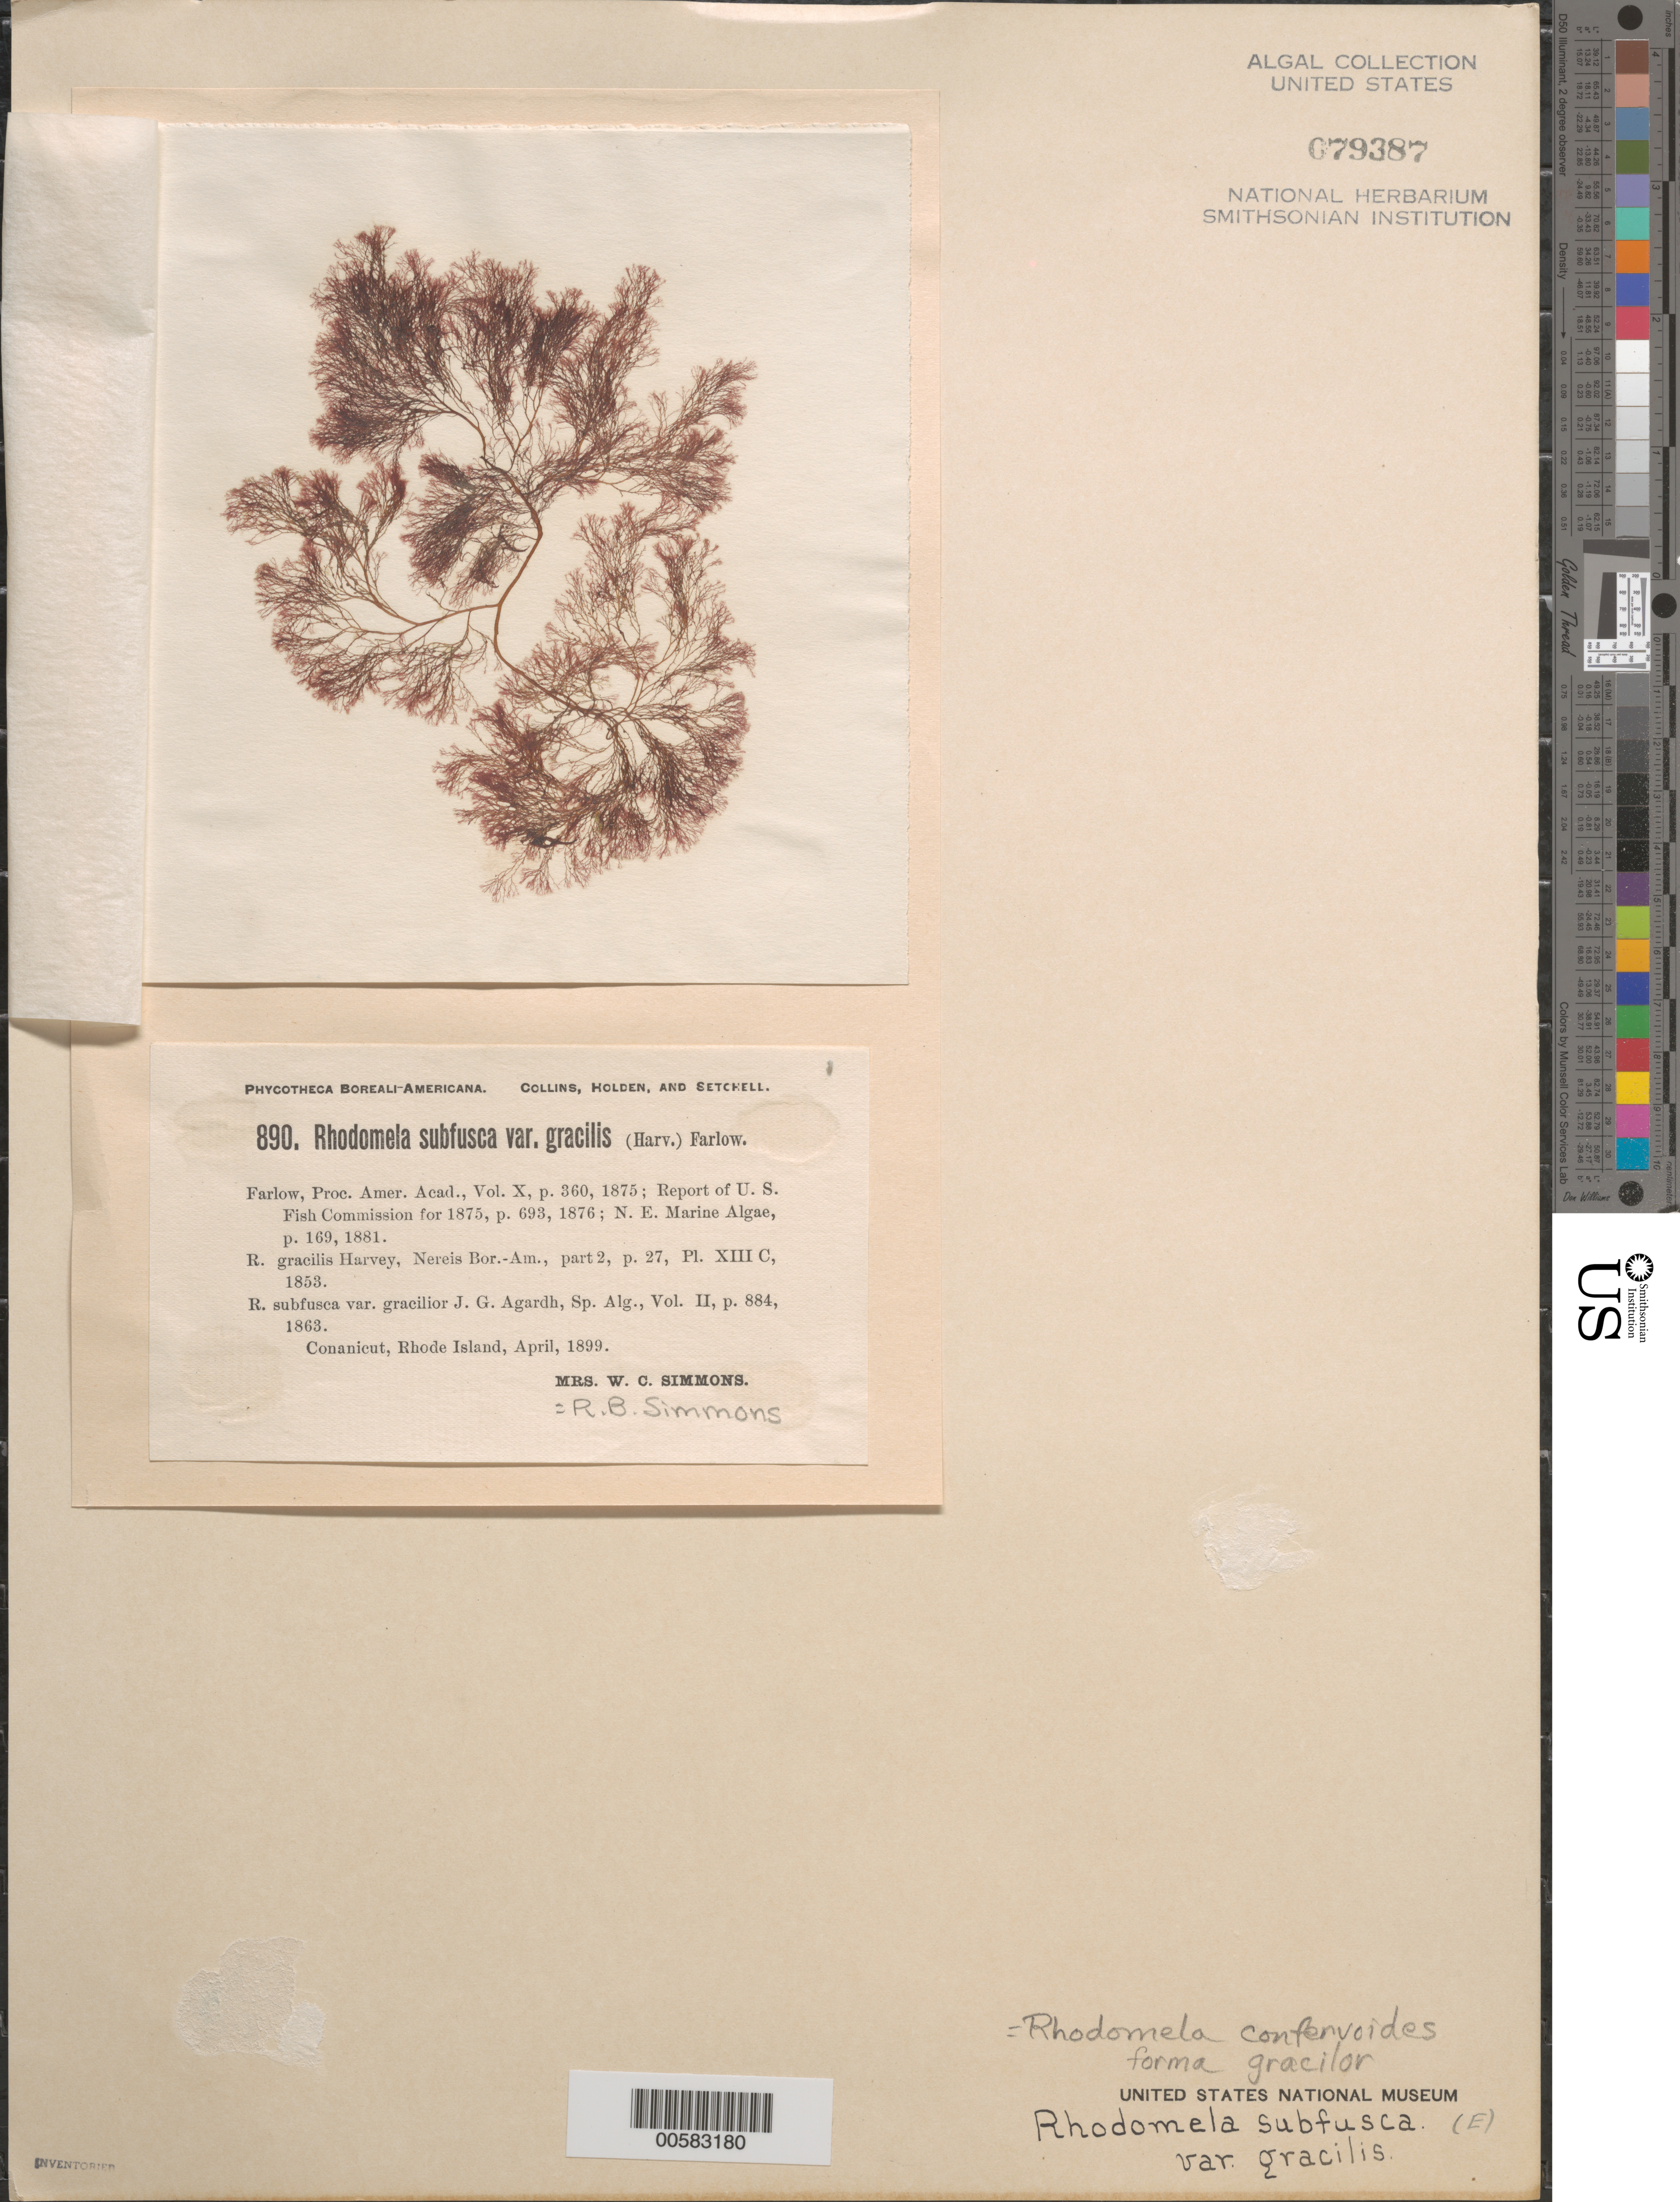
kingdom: Plantae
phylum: Rhodophyta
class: Florideophyceae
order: Ceramiales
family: Rhodomelaceae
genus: Rhodomela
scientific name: Rhodomela confervoides f. gracilior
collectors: R. B. Simmons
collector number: PB-A 890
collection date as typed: Apr 1899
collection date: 1899-04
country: United States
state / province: Rhode Island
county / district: Newport County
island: Conanicut Island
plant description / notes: Collins, Holden & Setchell, Phycotheca Boreali-Americana, as Rhodomela subfusca var. gracilis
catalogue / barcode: US 79387